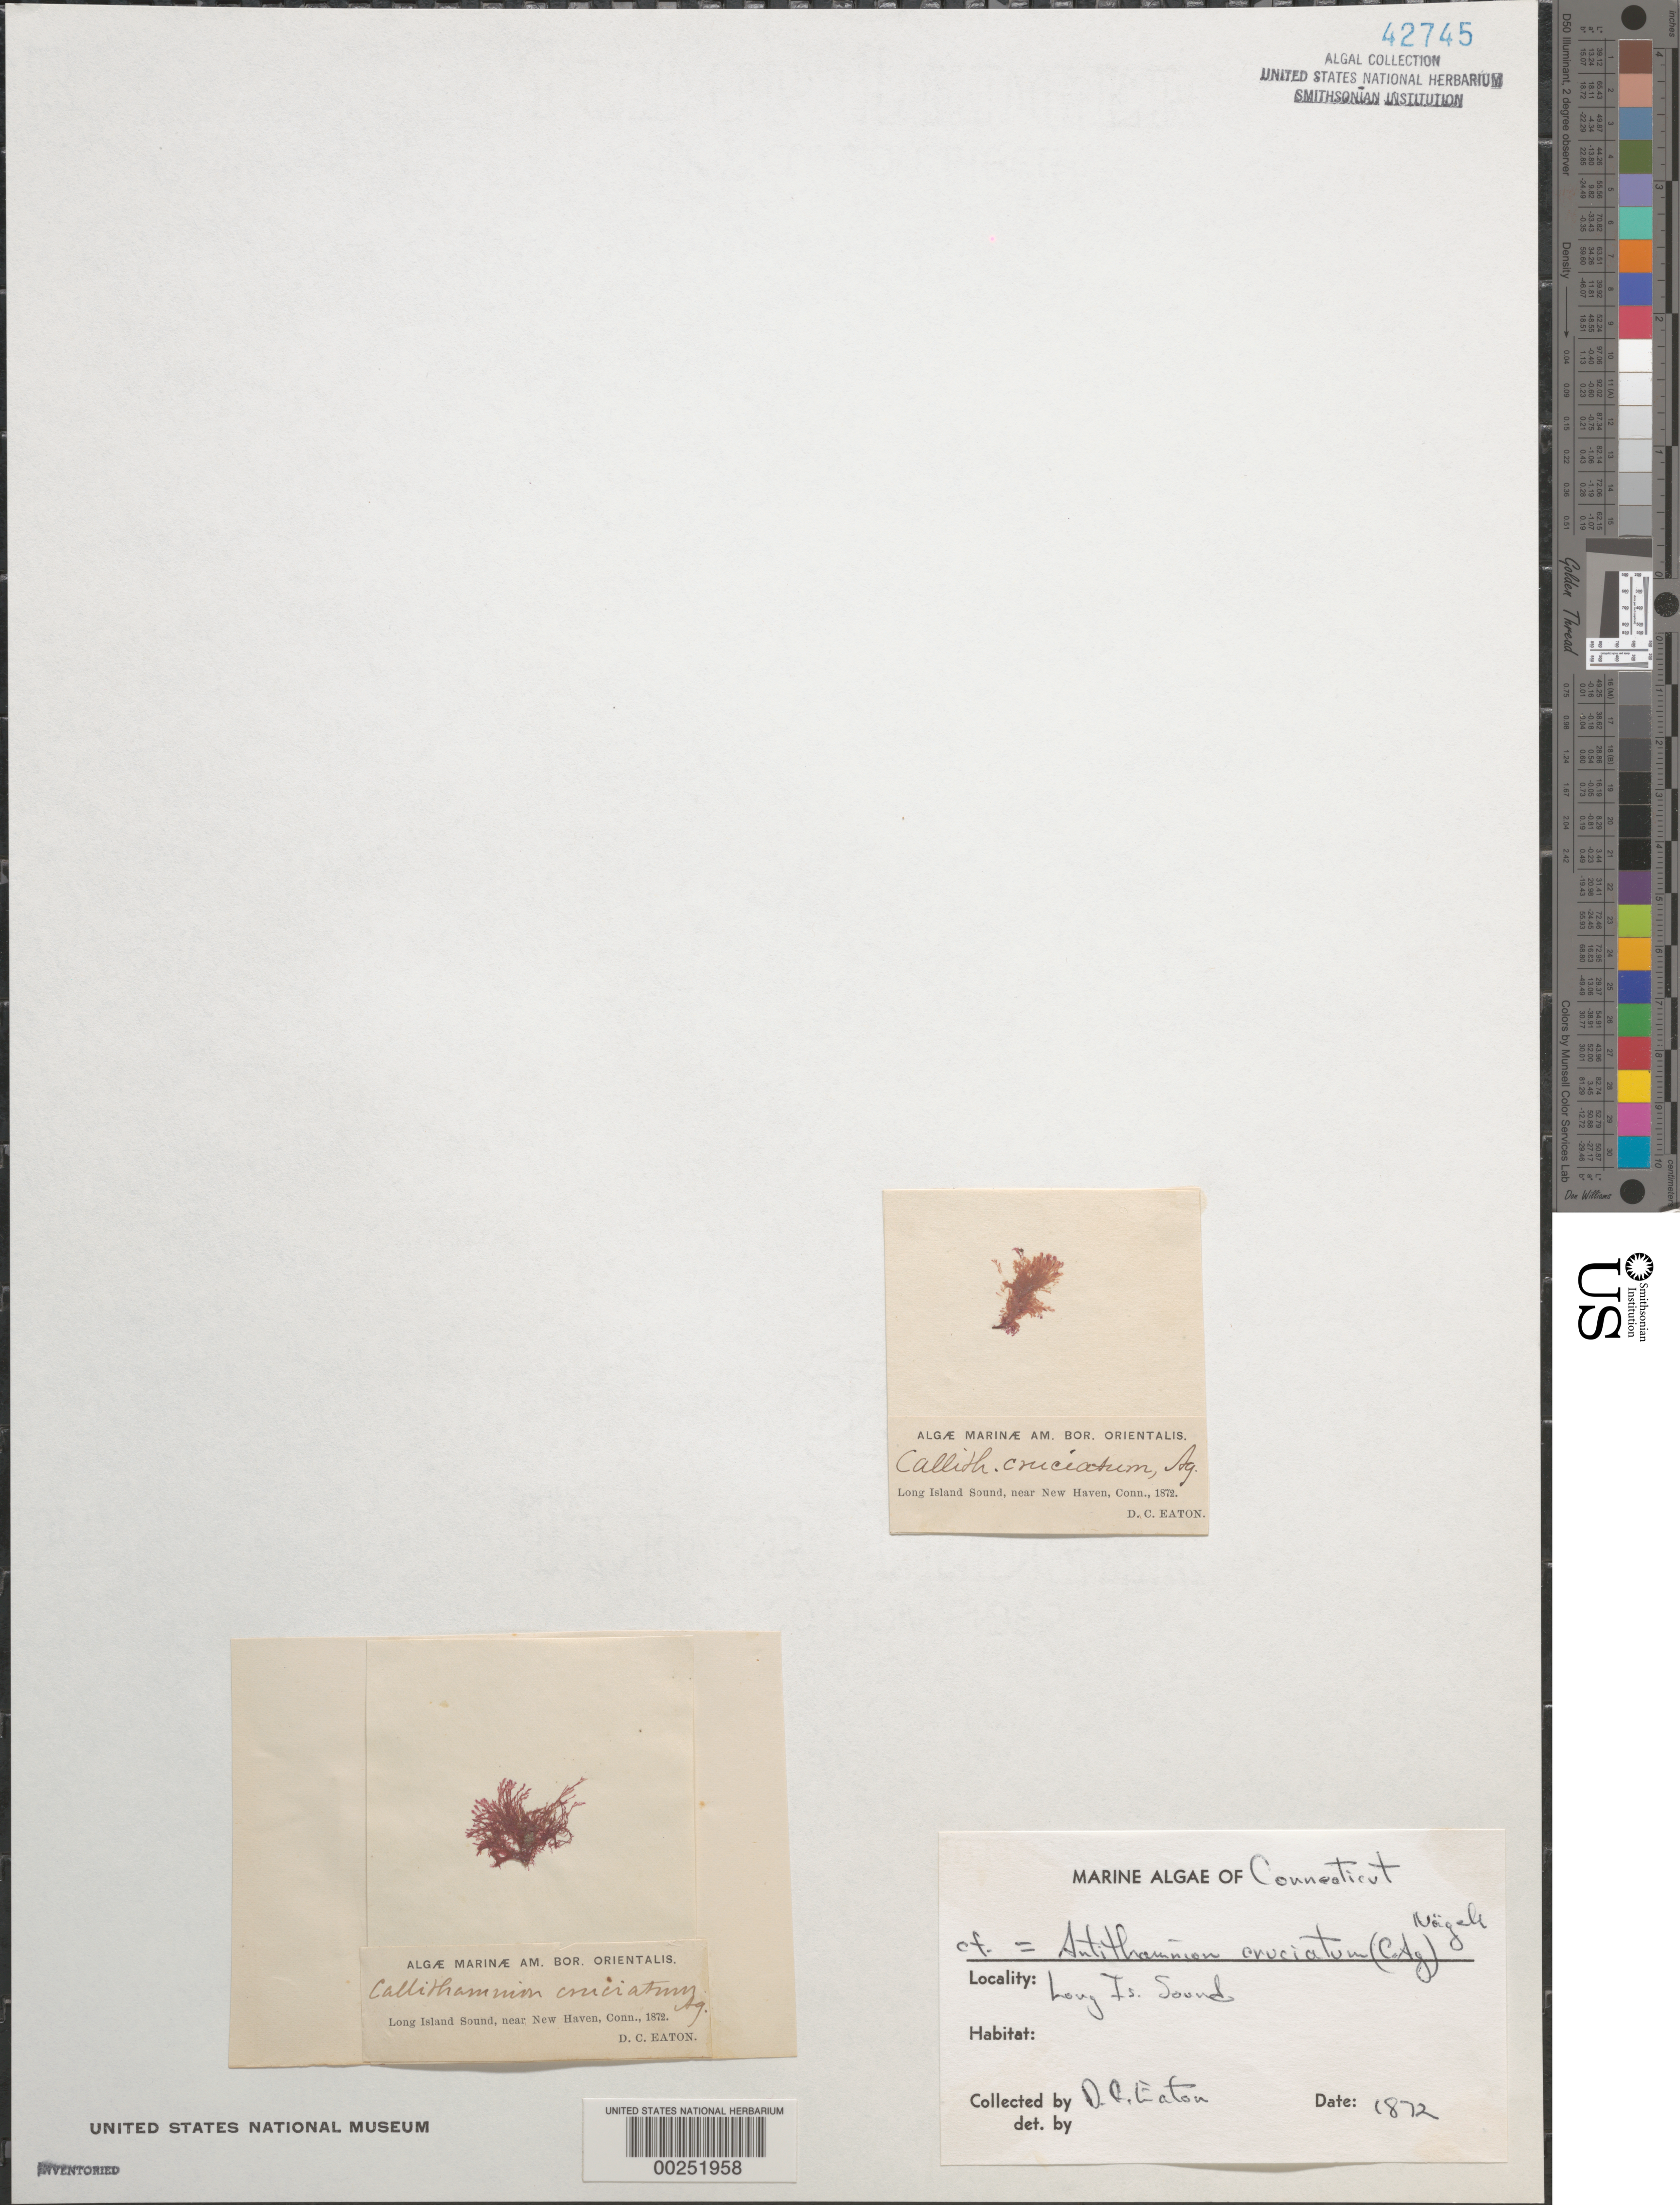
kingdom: Plantae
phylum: Rhodophyta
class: Florideophyceae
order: Ceramiales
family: Ceramiaceae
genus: Antithamnion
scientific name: Antithamnion cruciatum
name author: (C. Agardh) Näg.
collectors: D. C. Eaton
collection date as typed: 1872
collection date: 1872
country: United States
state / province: Connecticut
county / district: New Haven County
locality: Long Island Sound, near New Haven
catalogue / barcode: US 42745